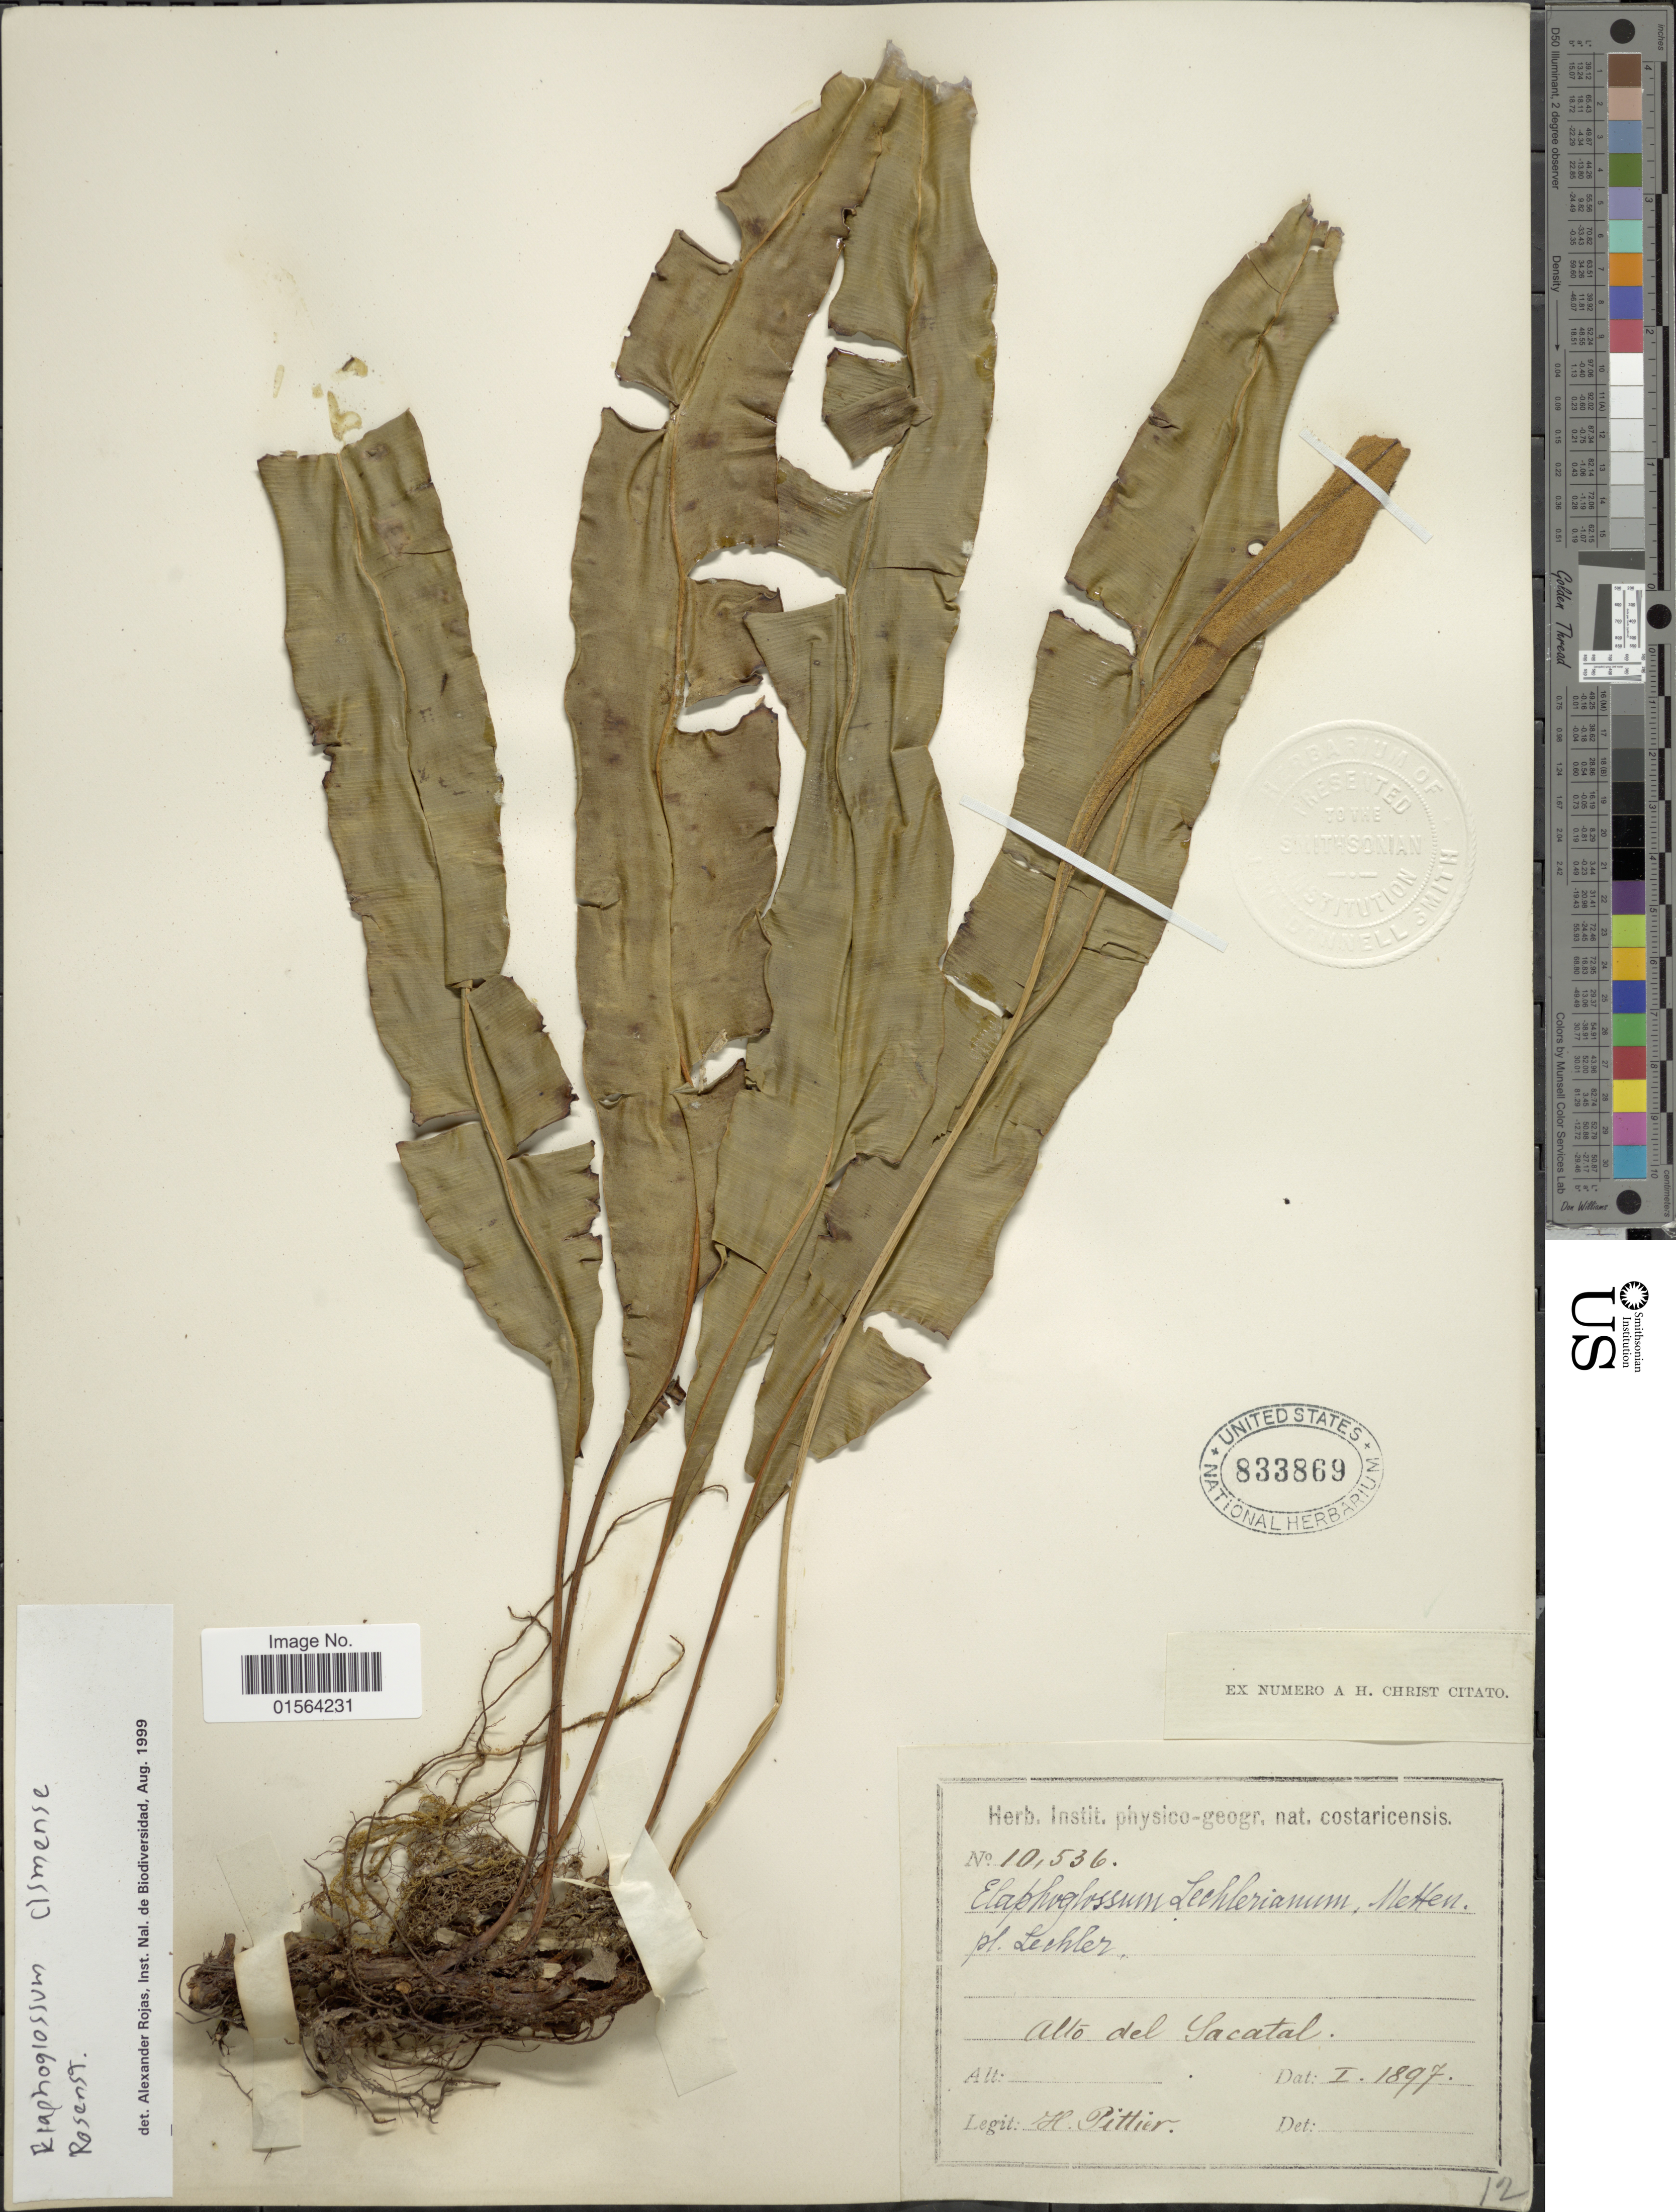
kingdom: Plantae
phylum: Tracheophyta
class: Polypodiopsida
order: Polypodiales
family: Dryopteridaceae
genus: Elaphoglossum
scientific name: Elaphoglossum latifolium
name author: (Sw.) J. Sm.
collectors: H. F. Pittier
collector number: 10536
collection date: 1897-01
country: Costa Rica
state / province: Cartago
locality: Alto del Sacatal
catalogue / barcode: US 833869